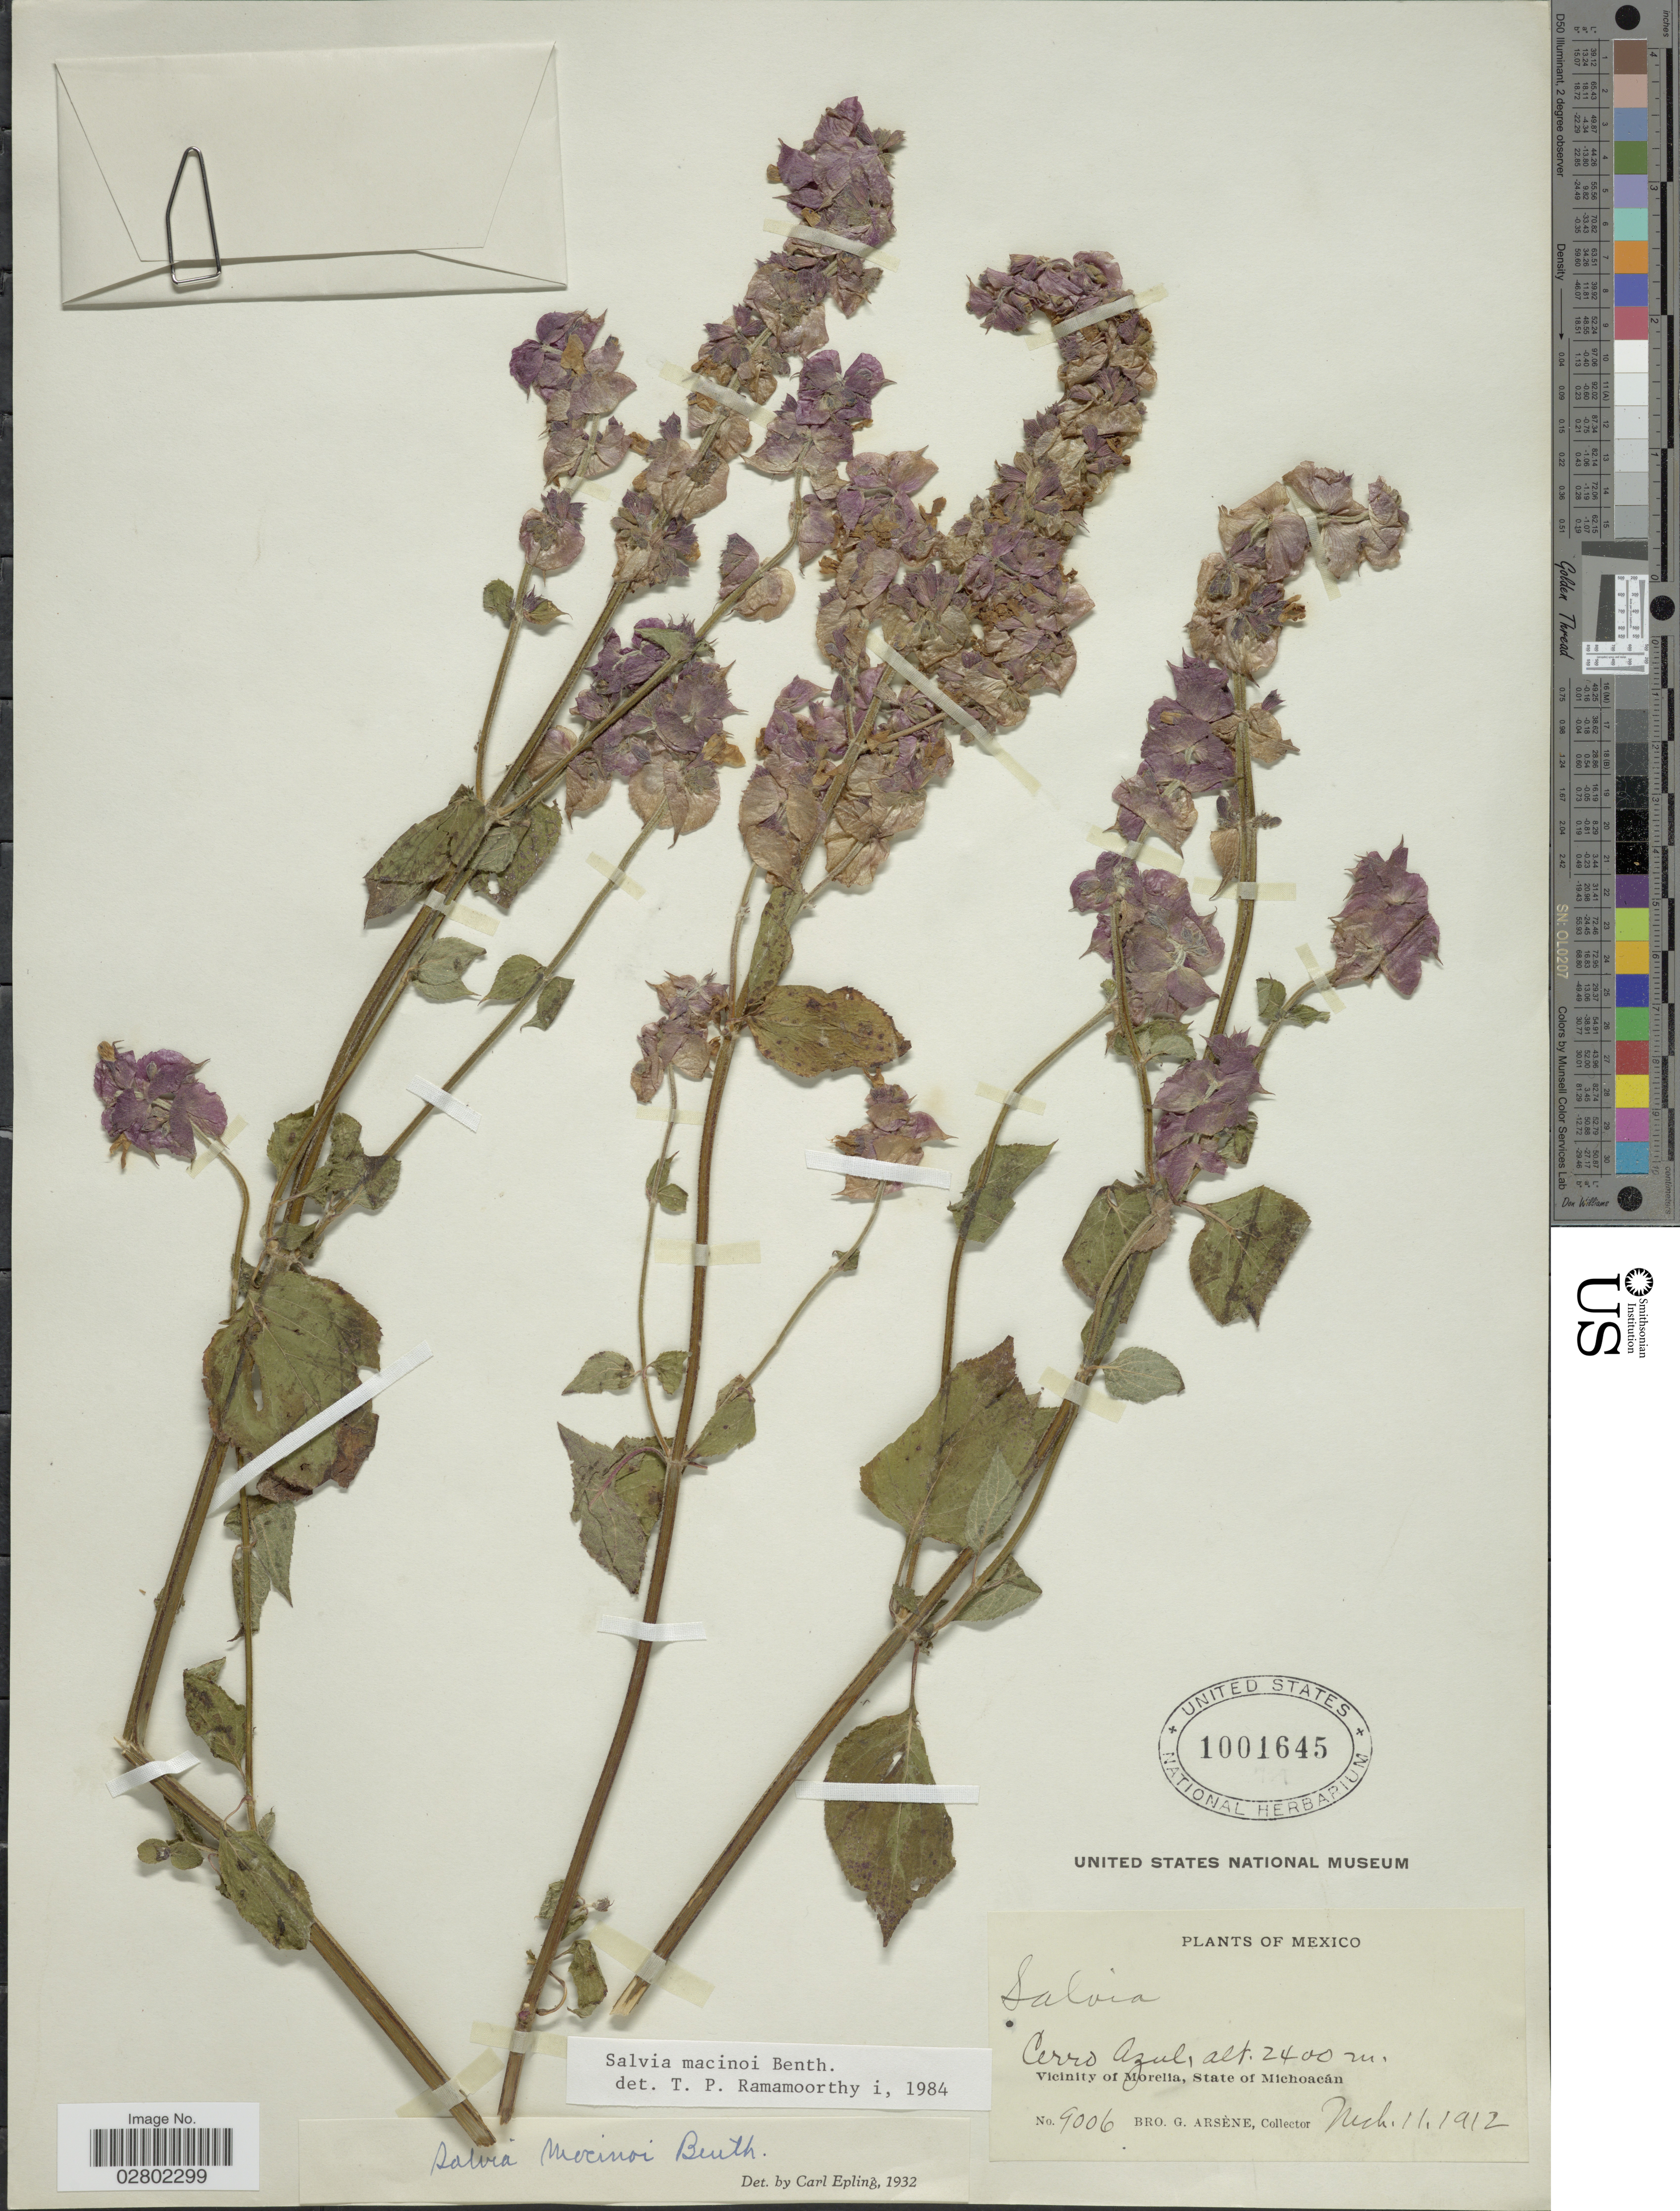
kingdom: Plantae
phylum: Tracheophyta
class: Magnoliopsida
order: Lamiales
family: Lamiaceae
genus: Salvia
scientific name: Salvia mocinoi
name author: Benth.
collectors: Bro. G. Arsène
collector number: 9006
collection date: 1912-03-11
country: Mexico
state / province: Michoacán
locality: Cerro Azul, Vicinity of Morelia.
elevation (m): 2400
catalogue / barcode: US 1001645